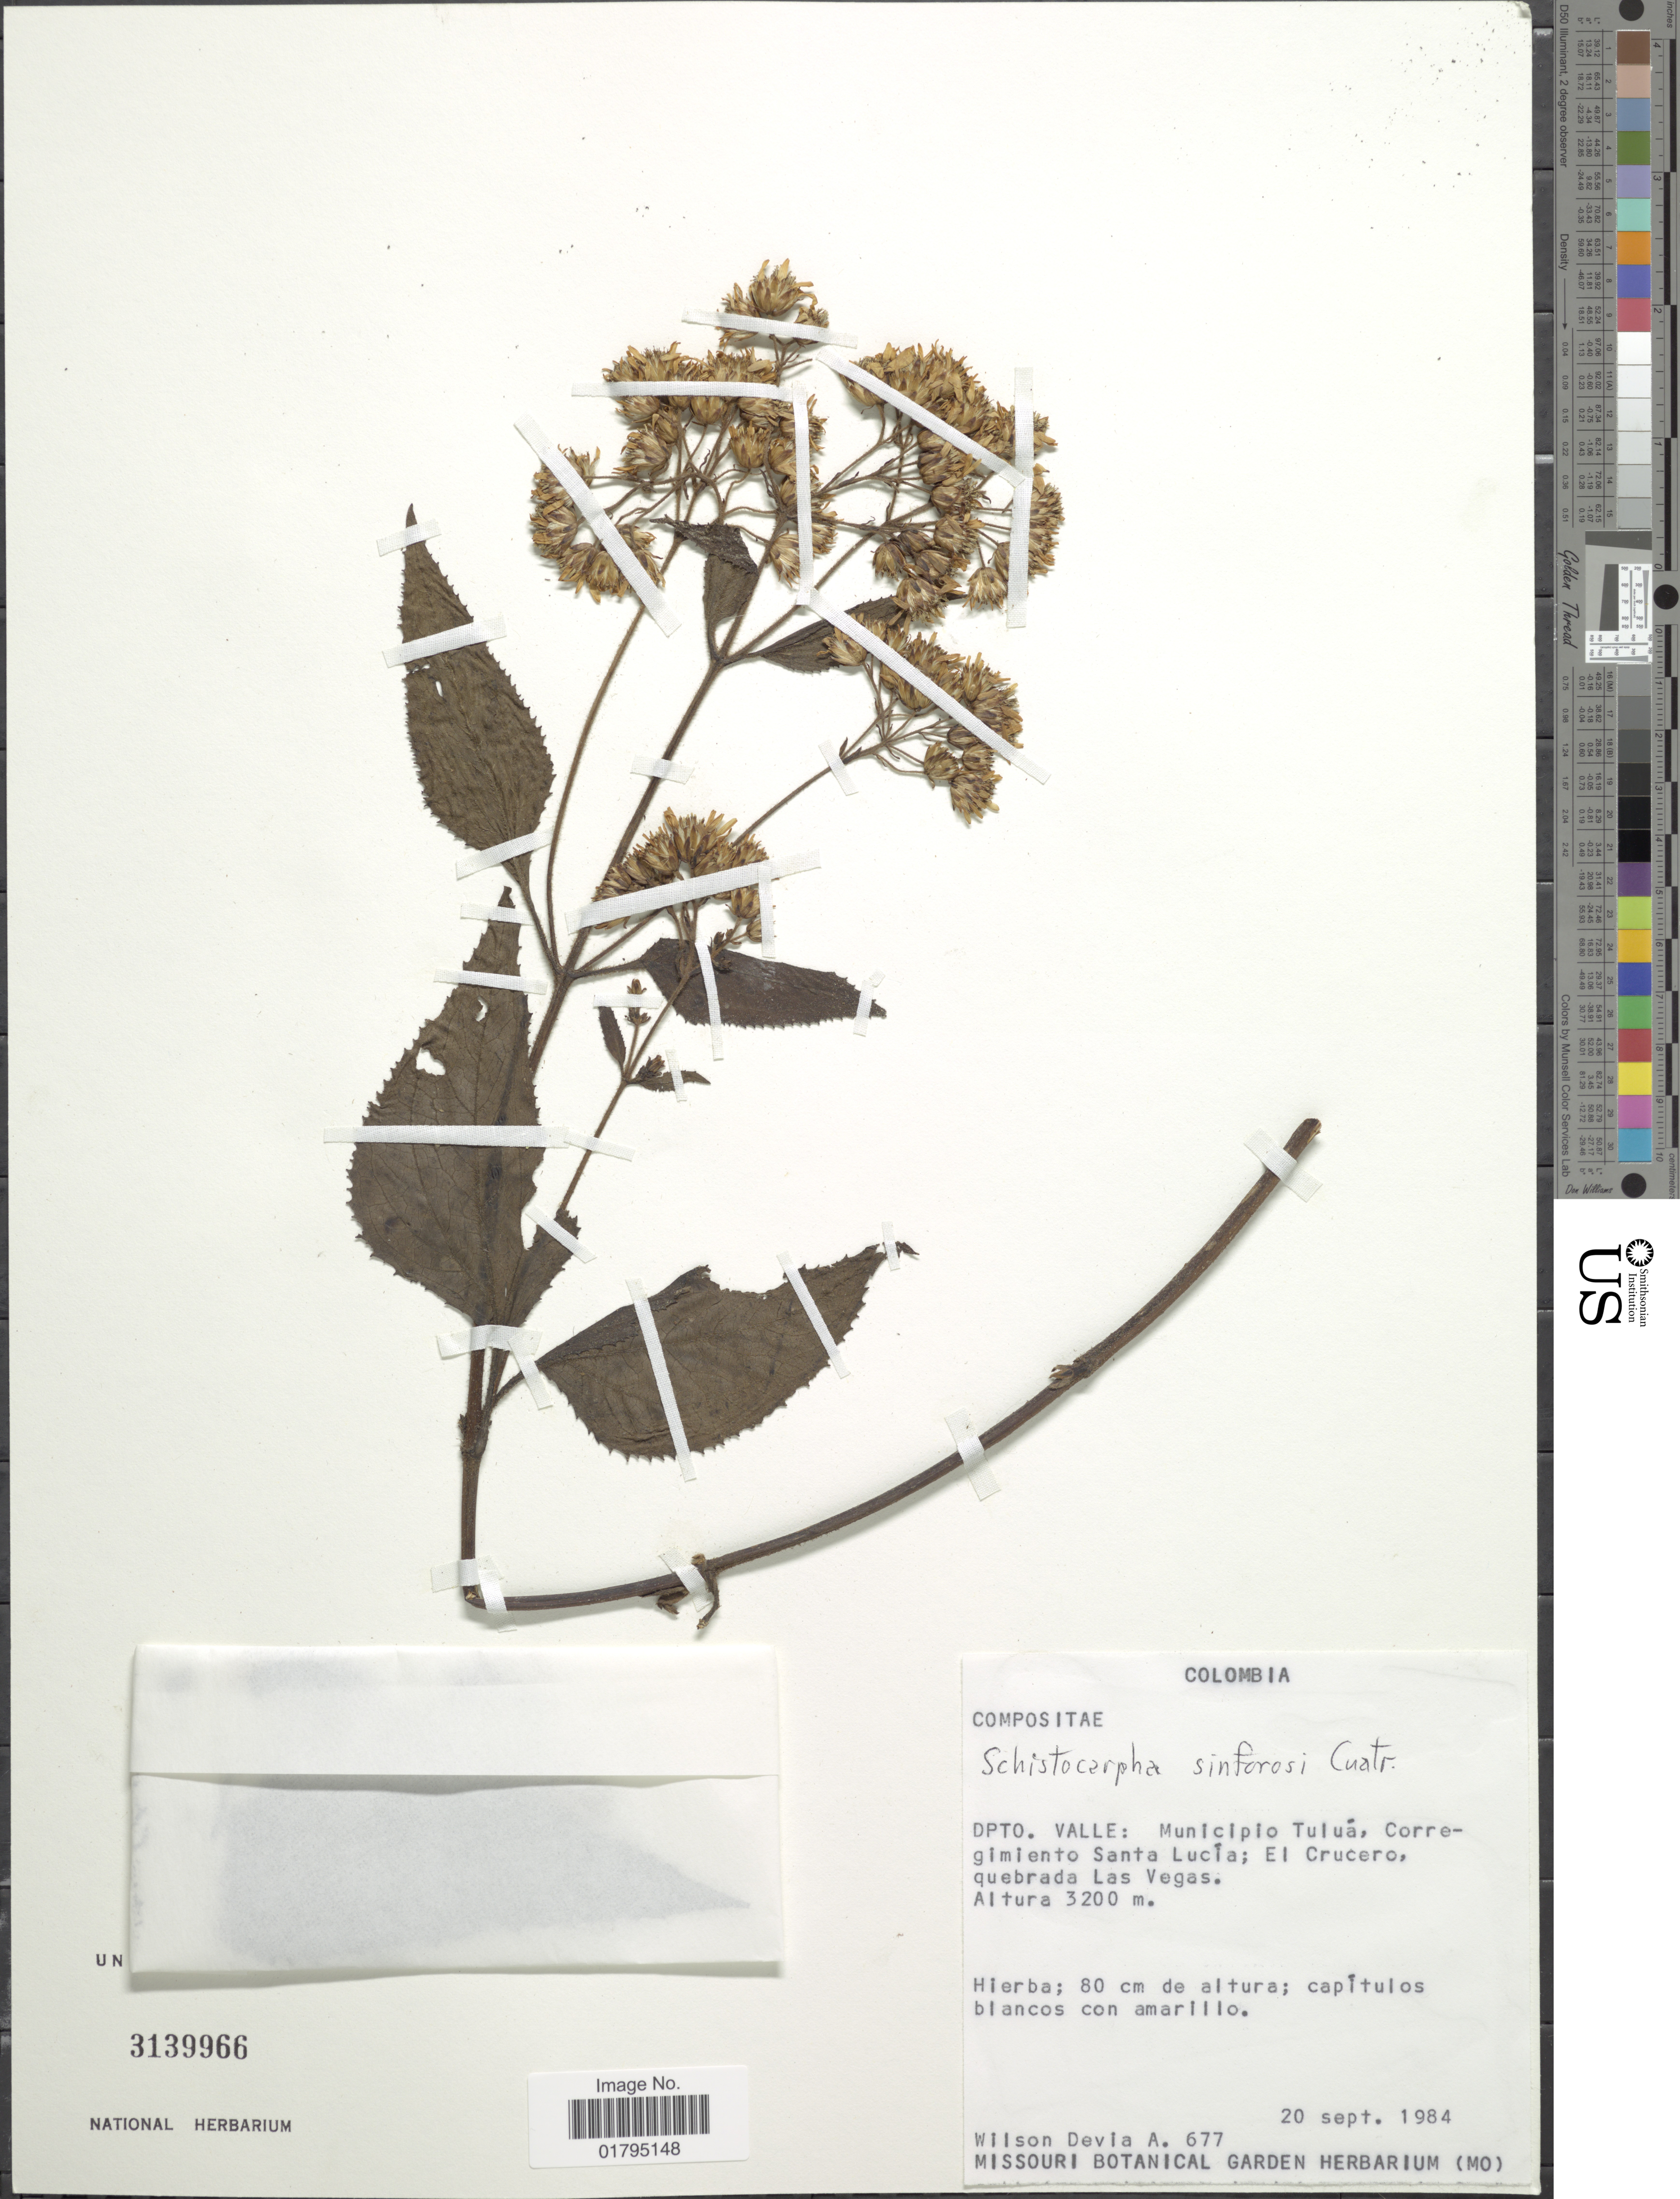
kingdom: Plantae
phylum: Tracheophyta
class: Magnoliopsida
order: Asterales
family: Asteraceae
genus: Schistocarpha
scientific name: Schistocarpha sinforosii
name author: Cuatrec.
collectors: W. Devia A.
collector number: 677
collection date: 1984-09-20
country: Colombia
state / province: Valle del Cauca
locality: Dpto. Valle: Municipio Tulua, Corregimiento Santa Lucia: El Crucero, quebrada Las Vegas.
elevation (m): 3200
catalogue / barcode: US 3139966